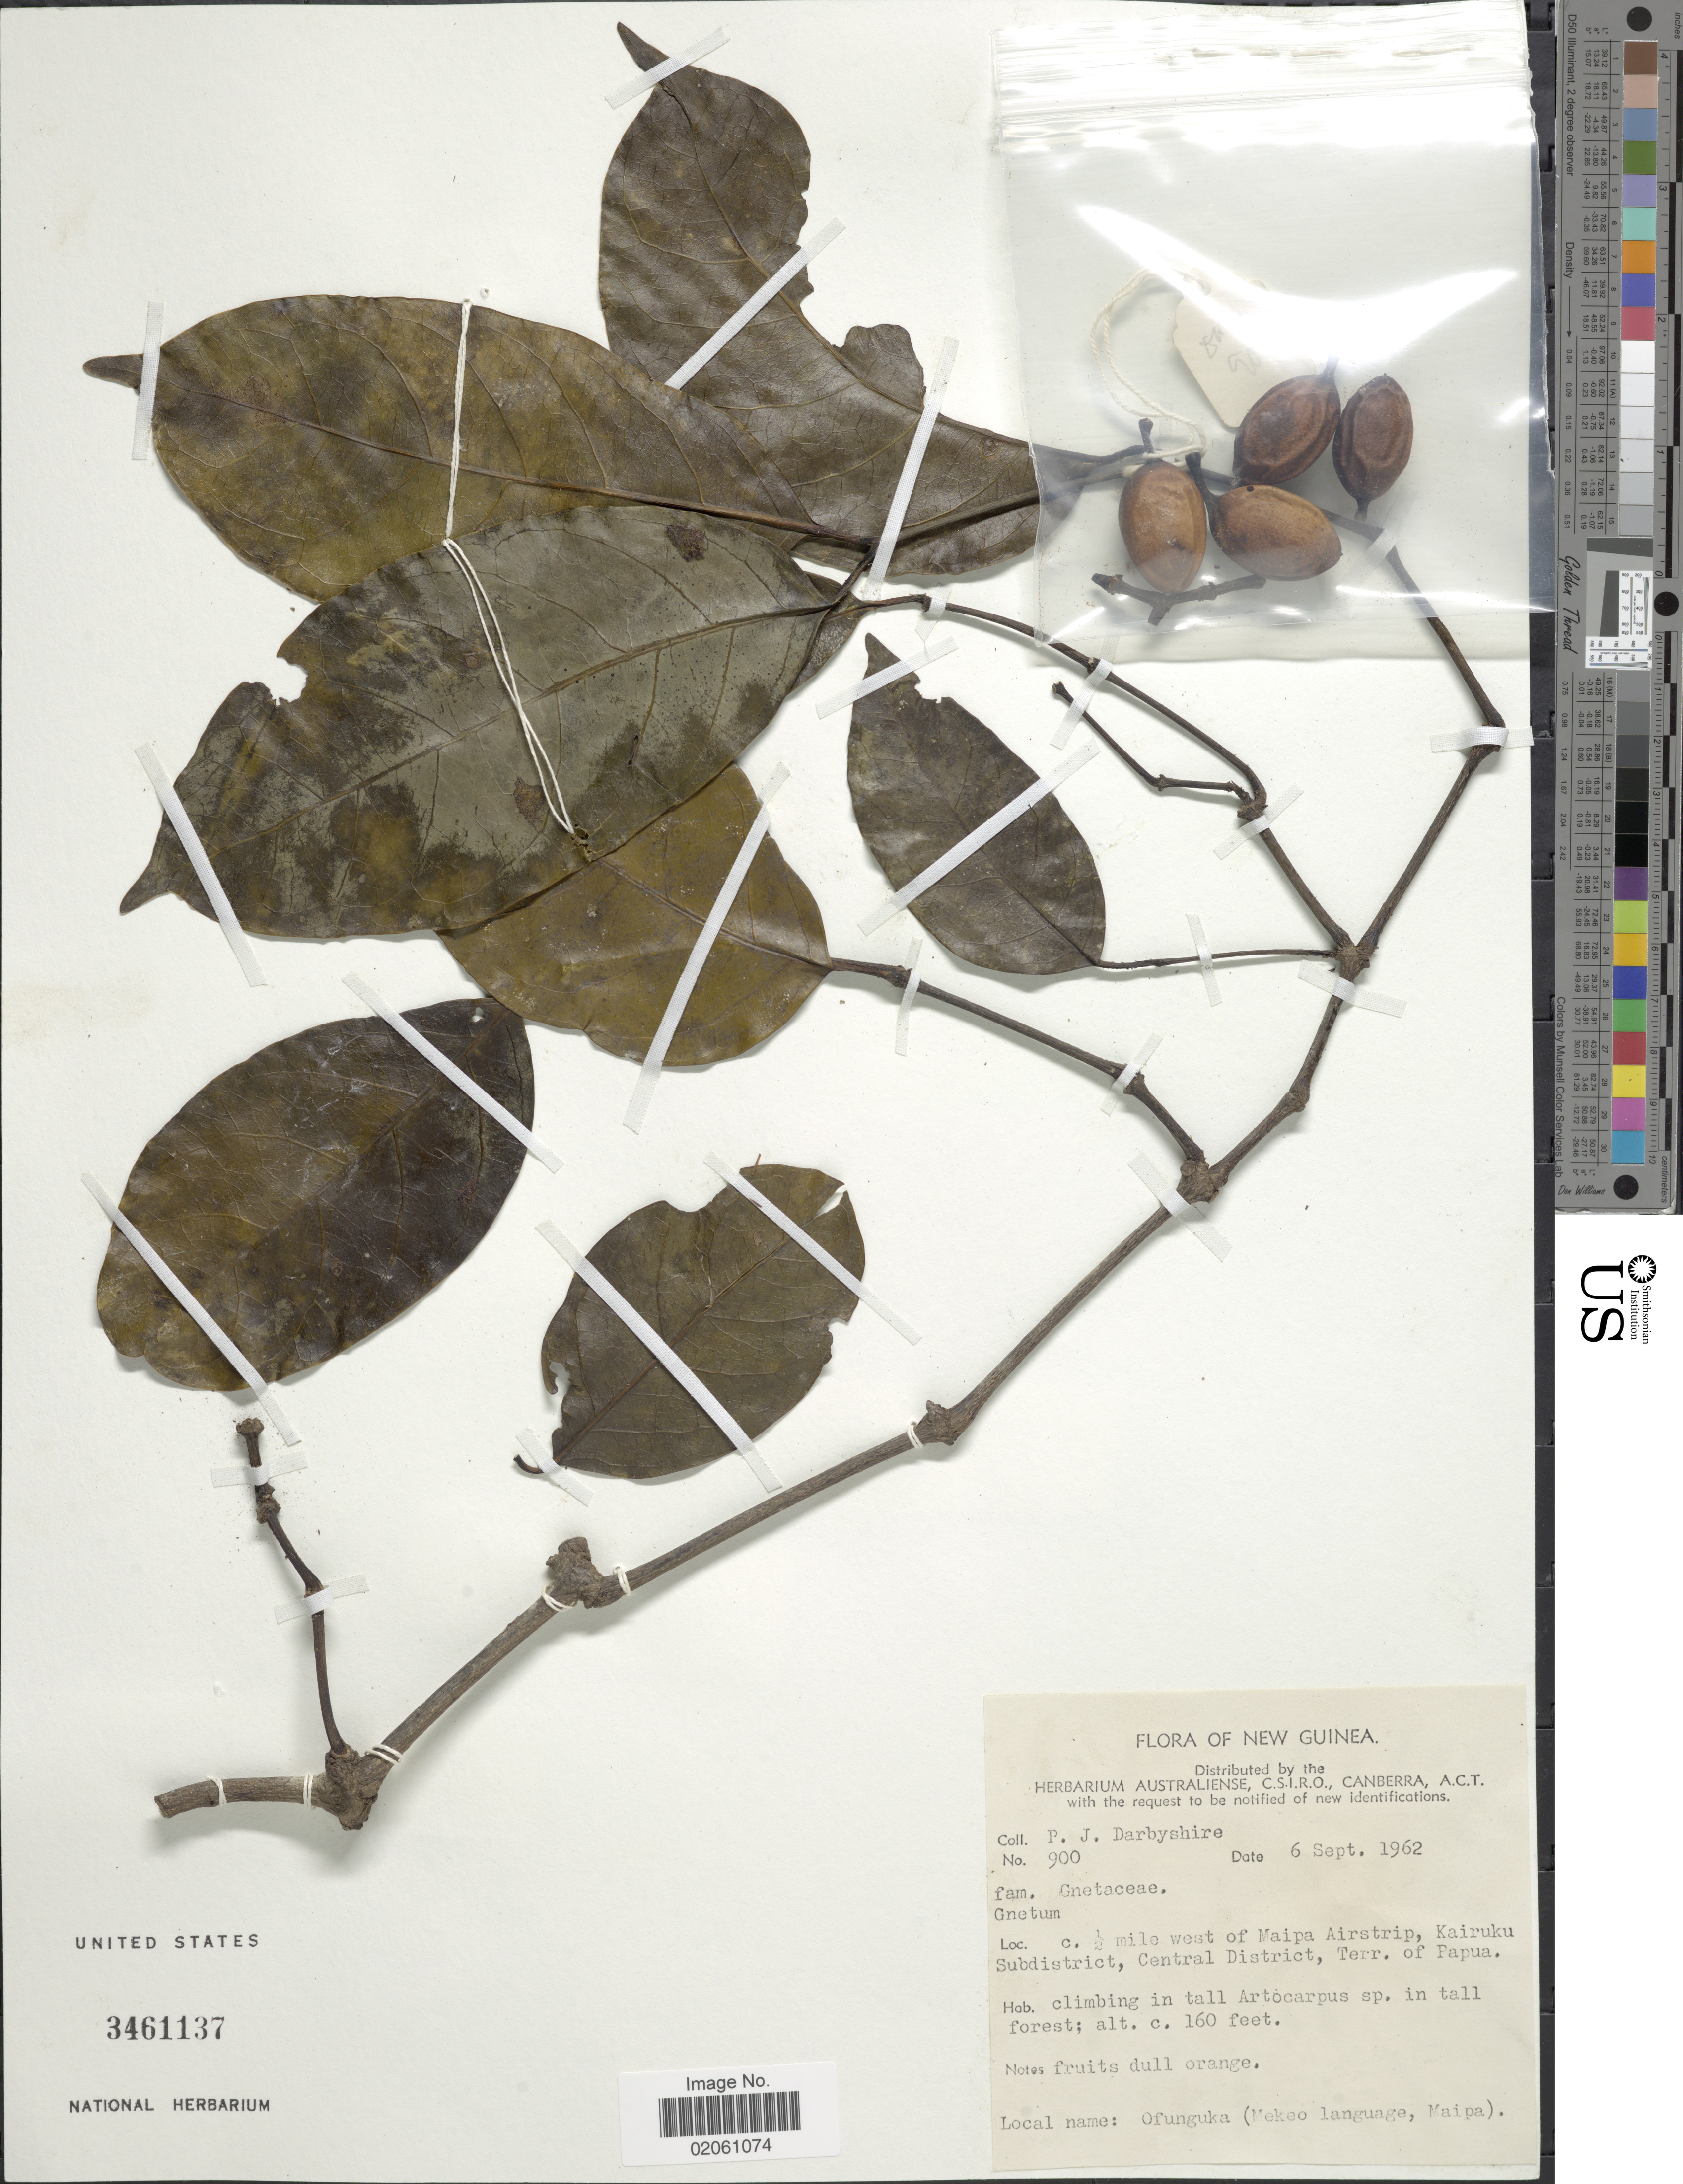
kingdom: Plantae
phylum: Tracheophyta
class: Gnetopsida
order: Gnetales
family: Gnetaceae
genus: Gnetum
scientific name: Gnetum sp.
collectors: P. Darbyshire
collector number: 900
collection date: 1962-09-06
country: Papua New Guinea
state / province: Central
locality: New Guinea, c. ½ mile west of Maipa Airstrip, Kairuku Subdistrict, Central District, Terr. of Papua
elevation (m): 49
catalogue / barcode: US 3461137